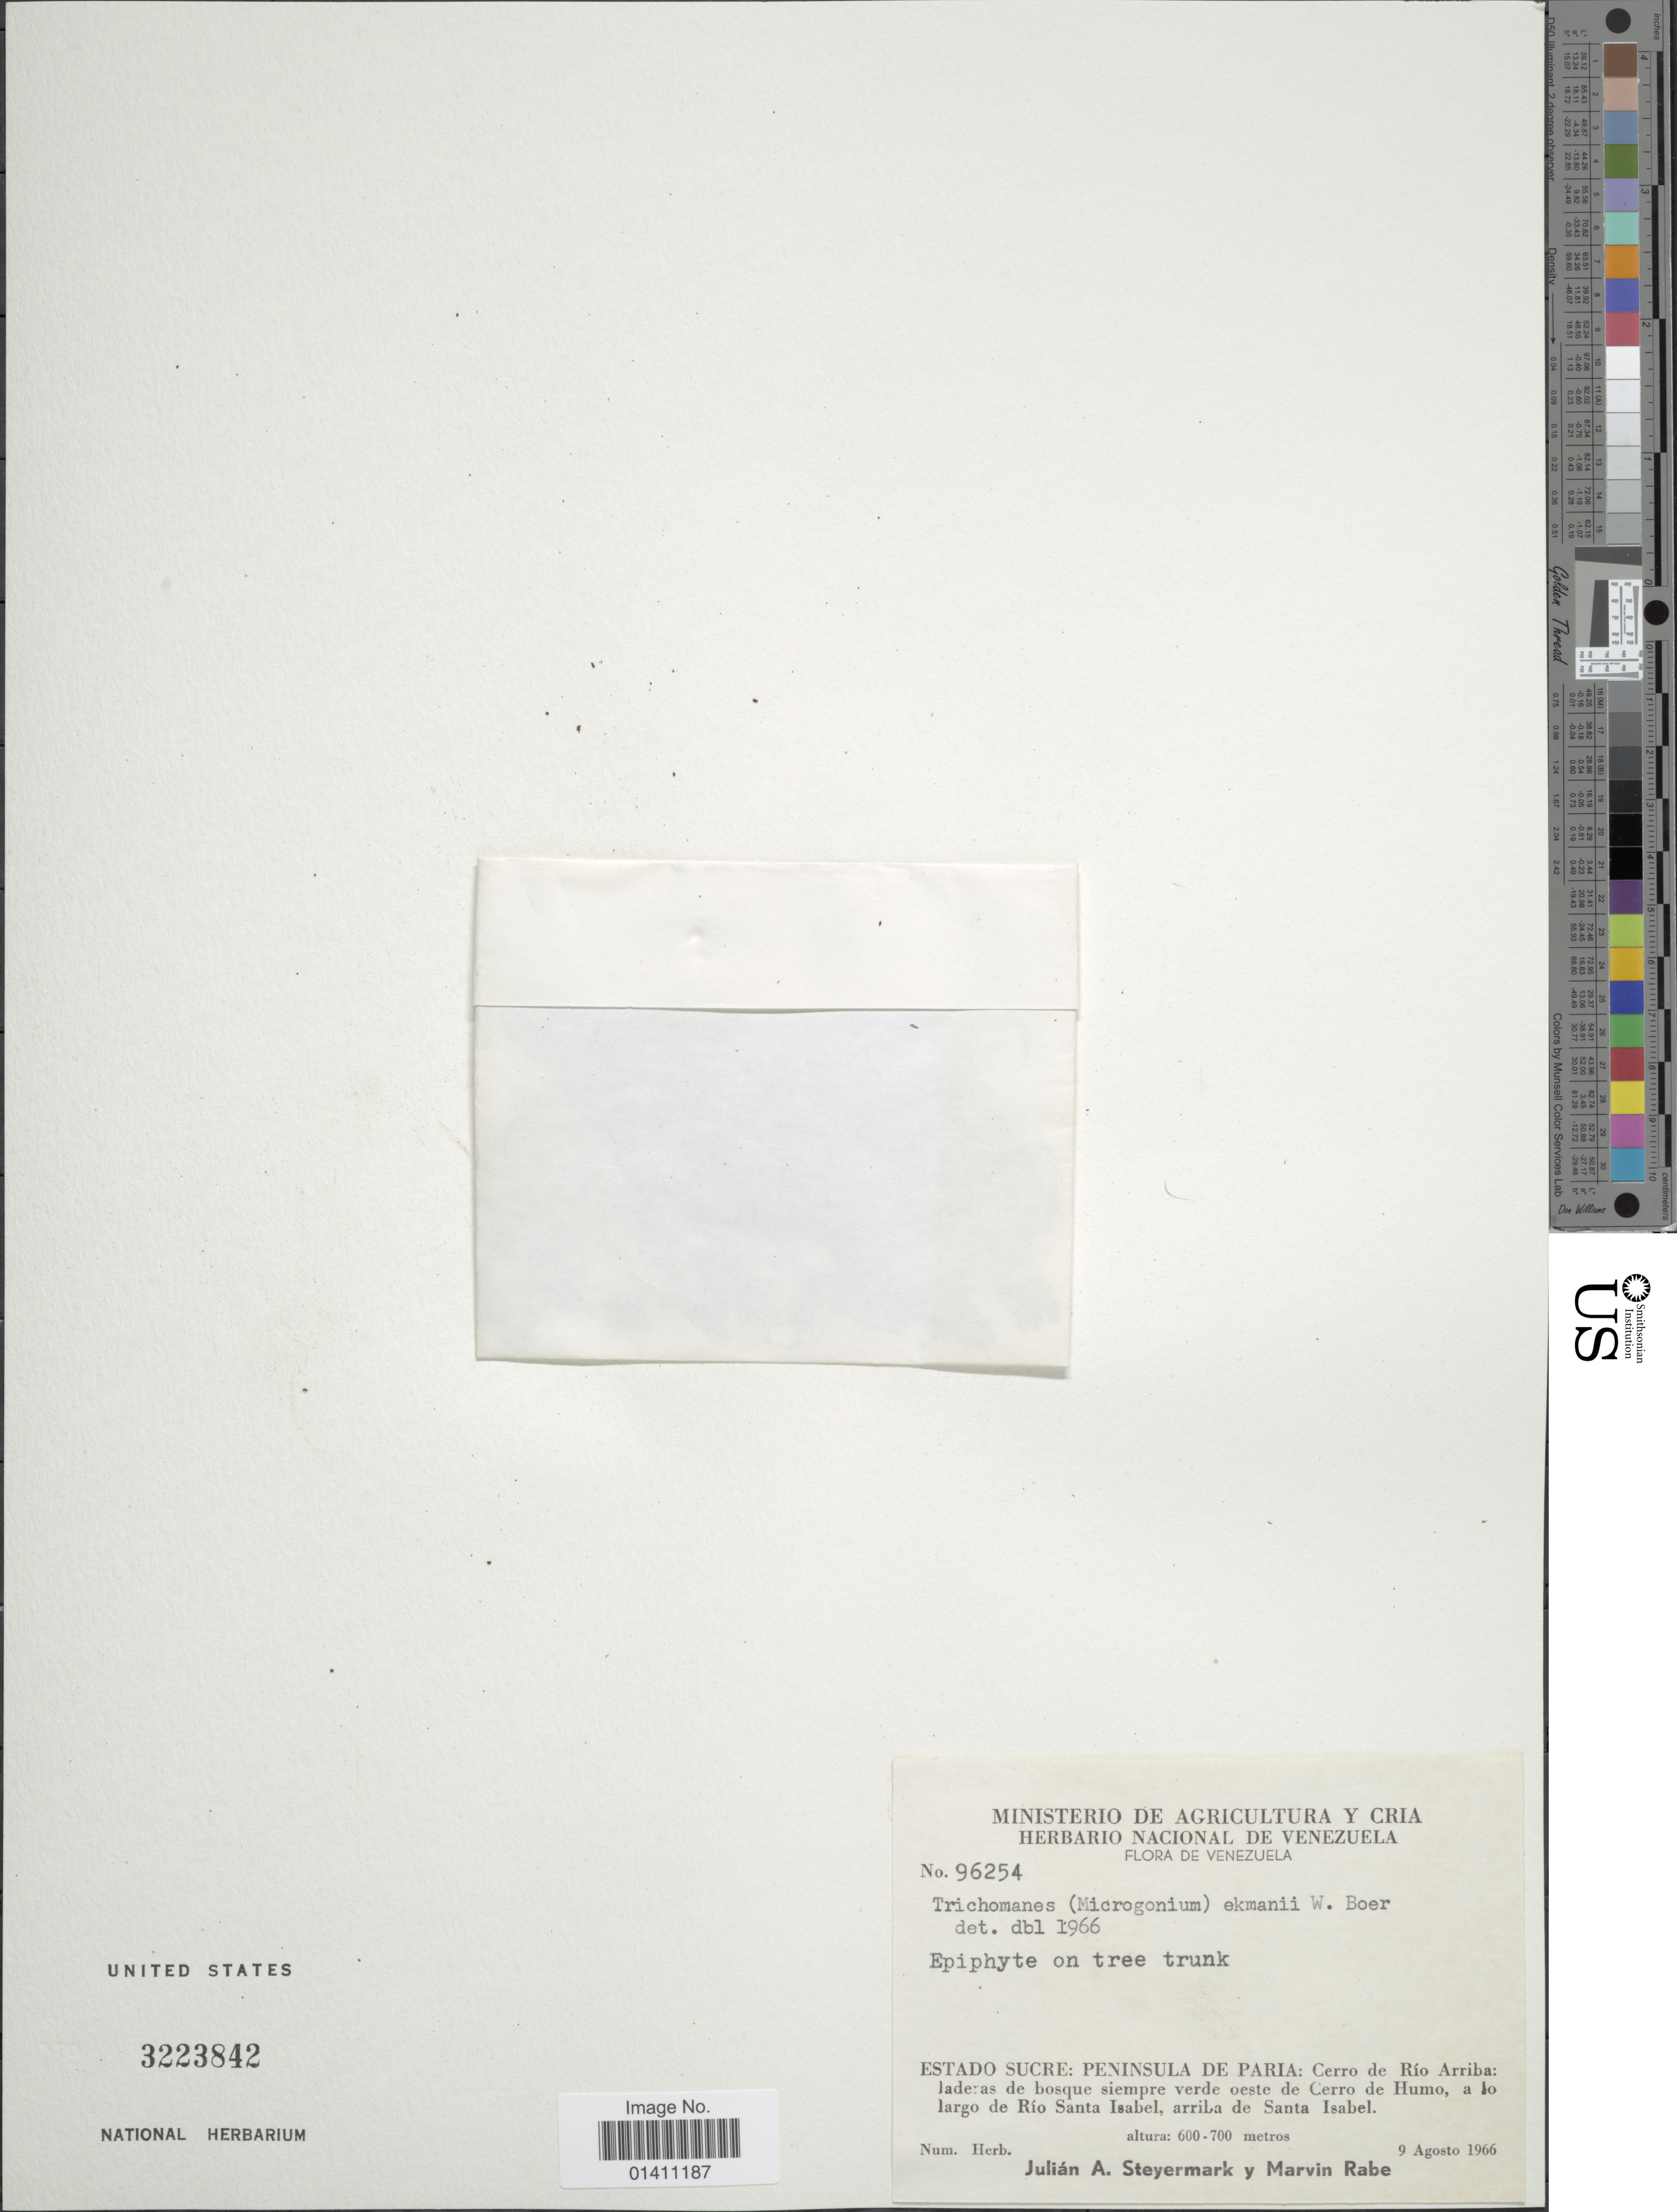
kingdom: Plantae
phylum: Tracheophyta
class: Polypodiopsida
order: Hymenophyllales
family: Hymenophyllaceae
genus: Didymoglossum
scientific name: Didymoglossum ekmanii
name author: (Wess. Boer) Ebihara & Dubuisson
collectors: J. Steyermark & M. Rabe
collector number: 96254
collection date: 1966-08-09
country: Venezuela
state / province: Sucre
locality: Estado Sucre: Peninsula de Paria: Cerro de Rio Arriba: laderas de bosque siempre verde oeste de Cerro de Humo, a lo largo de Rio Santa Isabel, arriba de Santa Isabel.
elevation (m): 600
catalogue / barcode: US 3223842